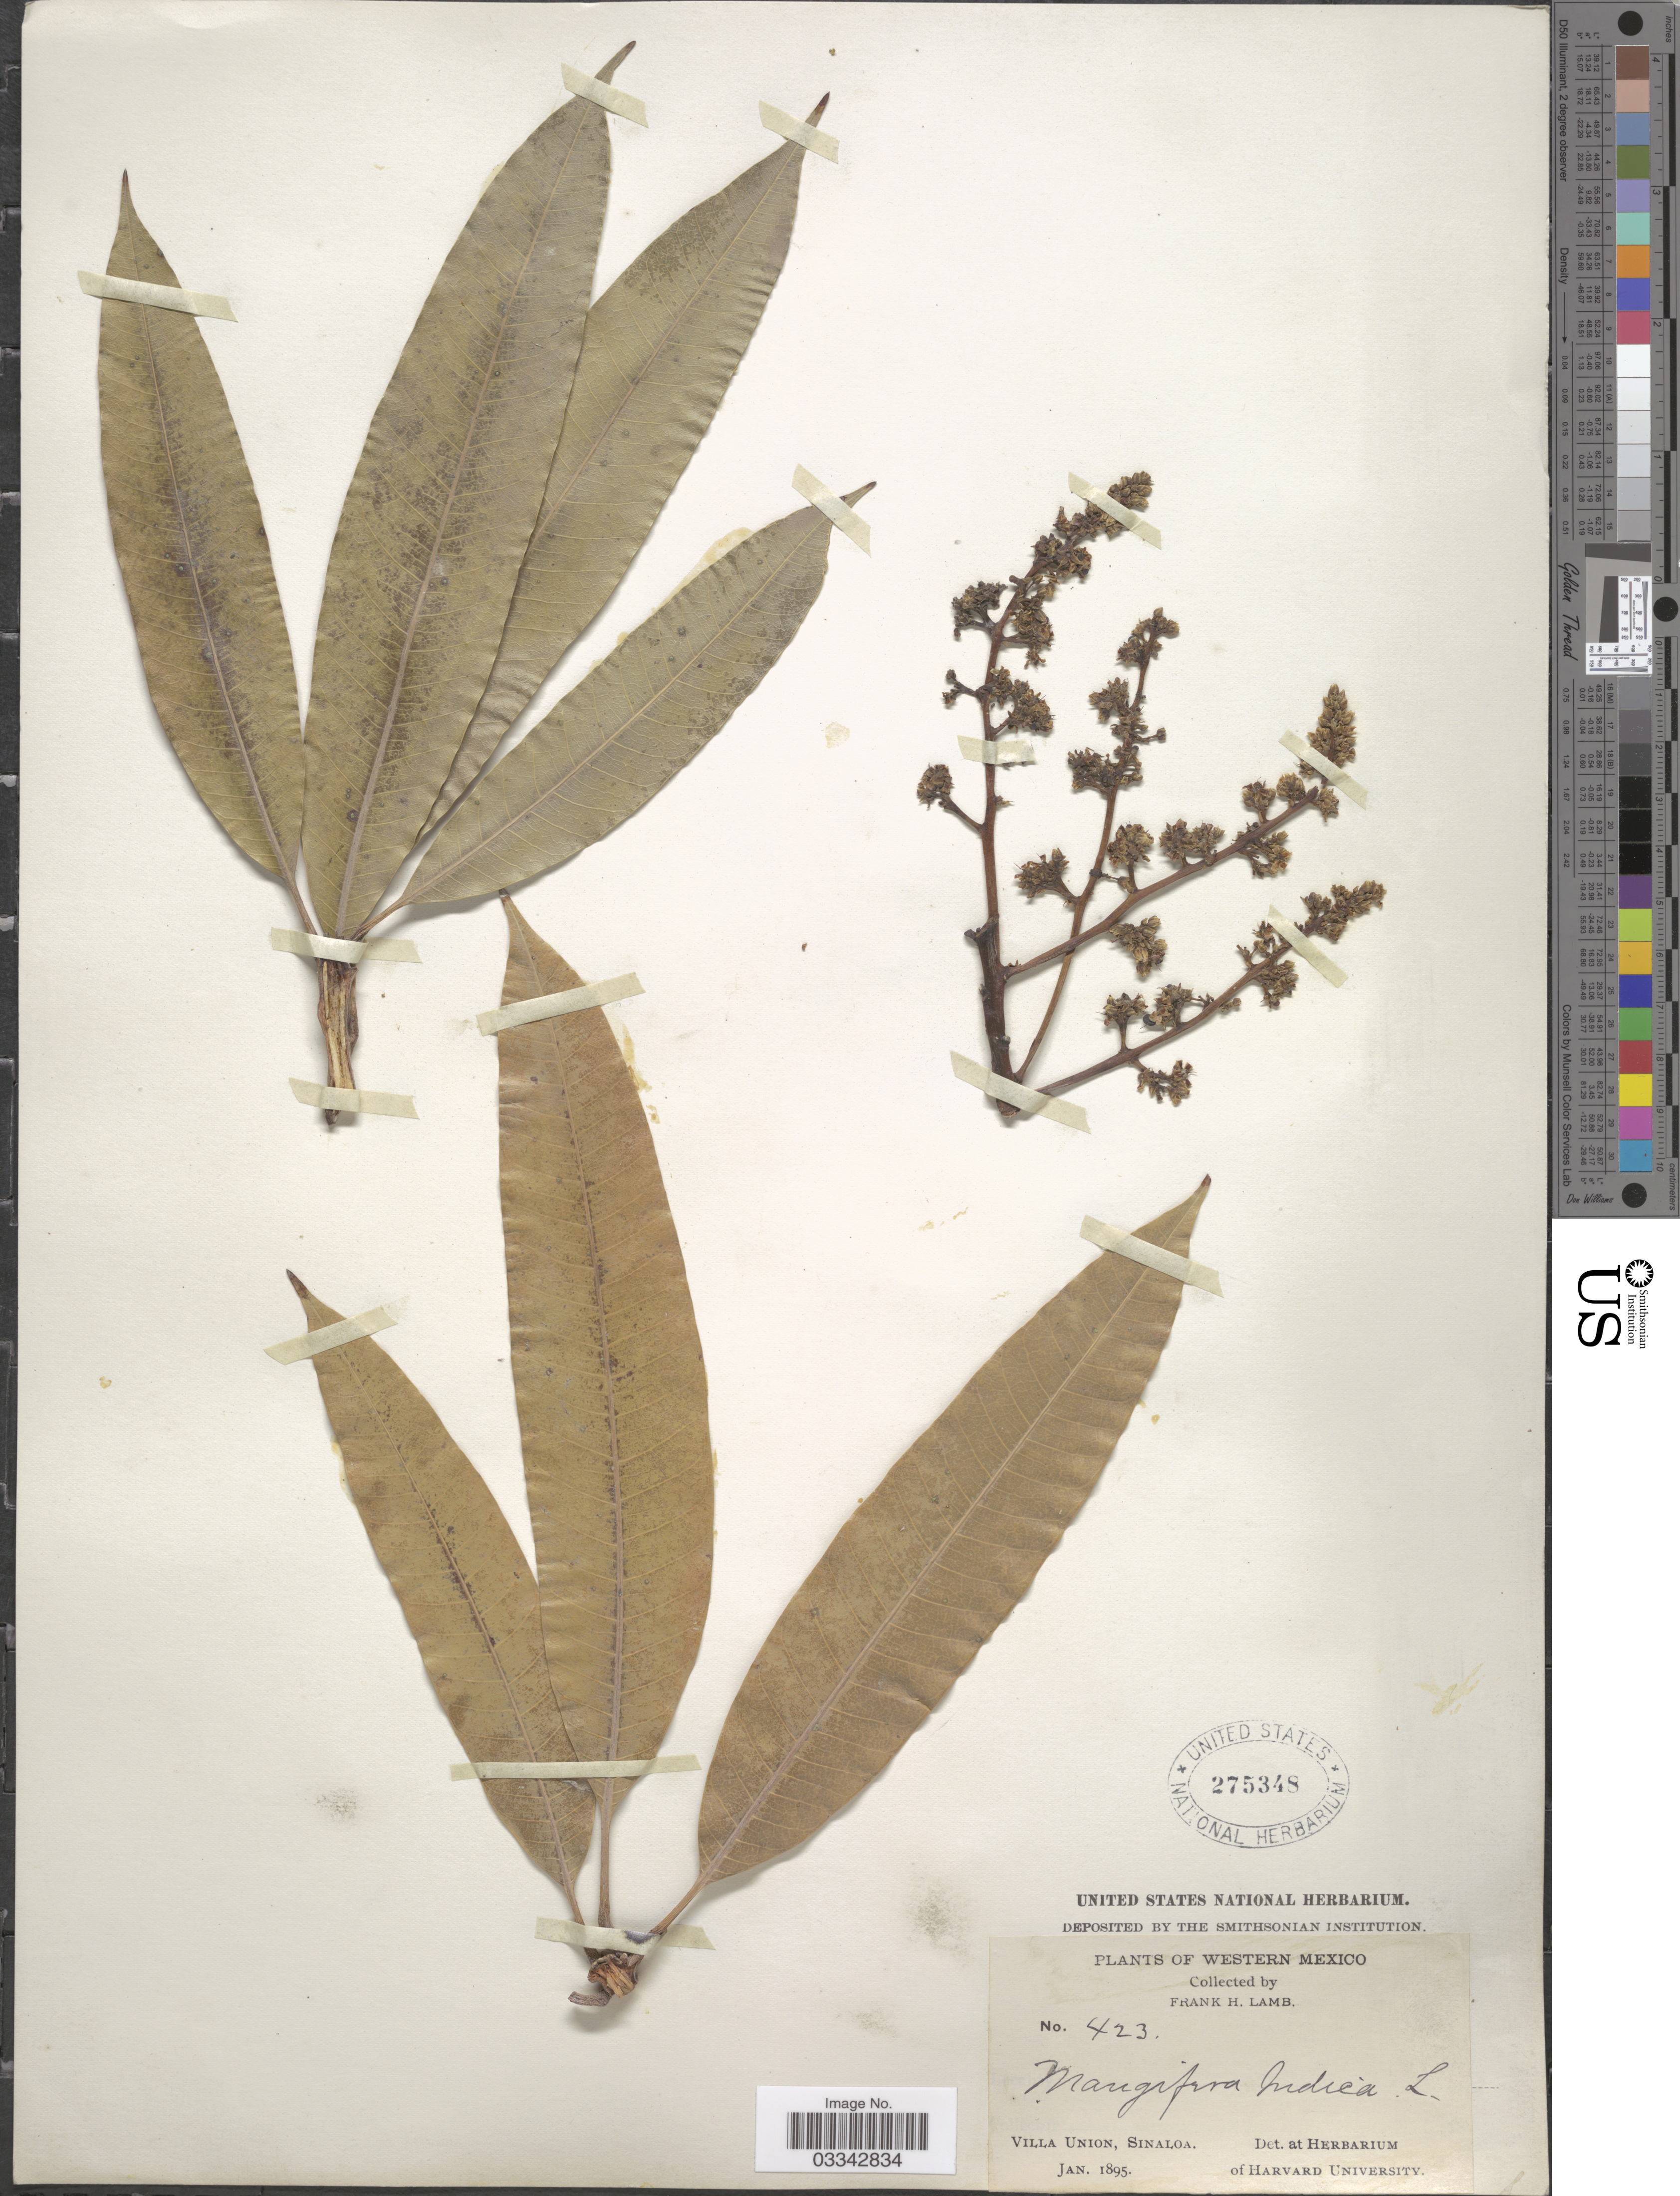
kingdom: Plantae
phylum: Tracheophyta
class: Magnoliopsida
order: Sapindales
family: Anacardiaceae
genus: Mangifera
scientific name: Mangifera indica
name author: L.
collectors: F. H. Lamb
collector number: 423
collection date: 1895-01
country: Mexico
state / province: Sinaloa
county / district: Mazatlán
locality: Villa Unión.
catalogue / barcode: US 275348